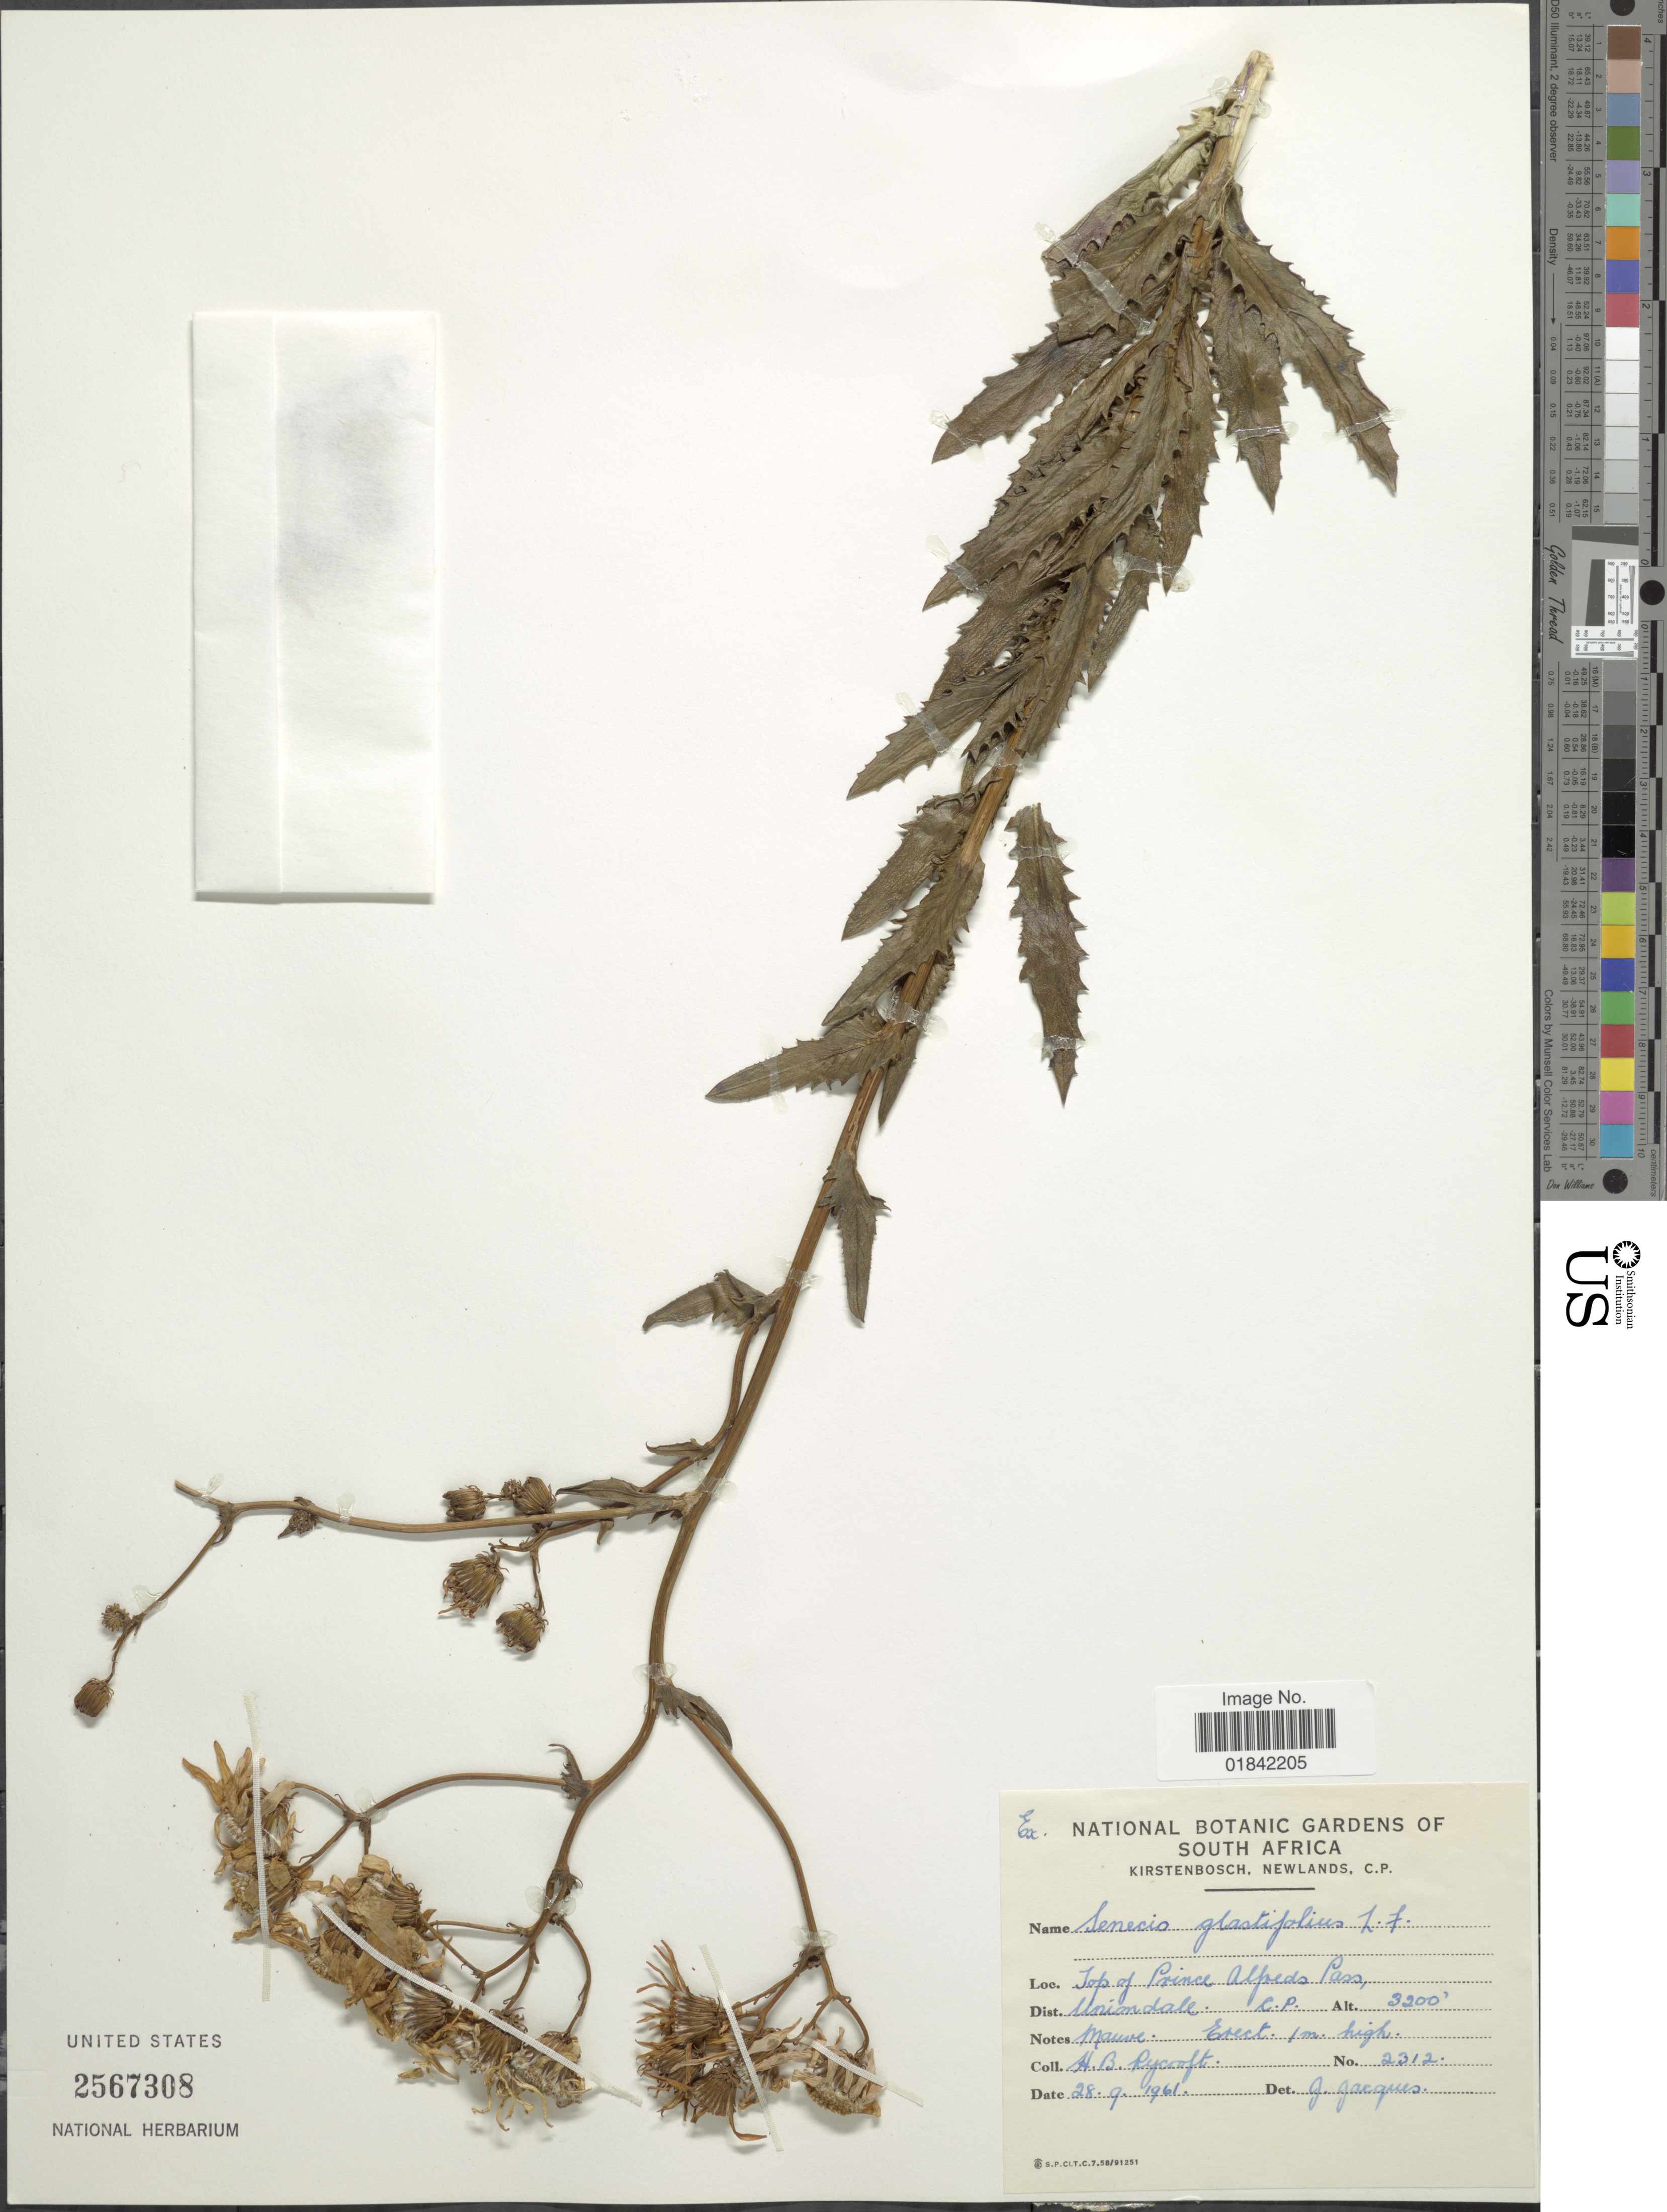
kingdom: Plantae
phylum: Tracheophyta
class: Magnoliopsida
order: Asterales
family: Asteraceae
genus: Senecio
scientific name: Senecio glastifolius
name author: Hook. f.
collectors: H. Rycroft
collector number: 2312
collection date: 1961-09-28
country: South Africa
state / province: Western Cape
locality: Top of Prince Alpeds [Alfred's] Pass, Uniondale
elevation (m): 975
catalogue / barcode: US 2567308